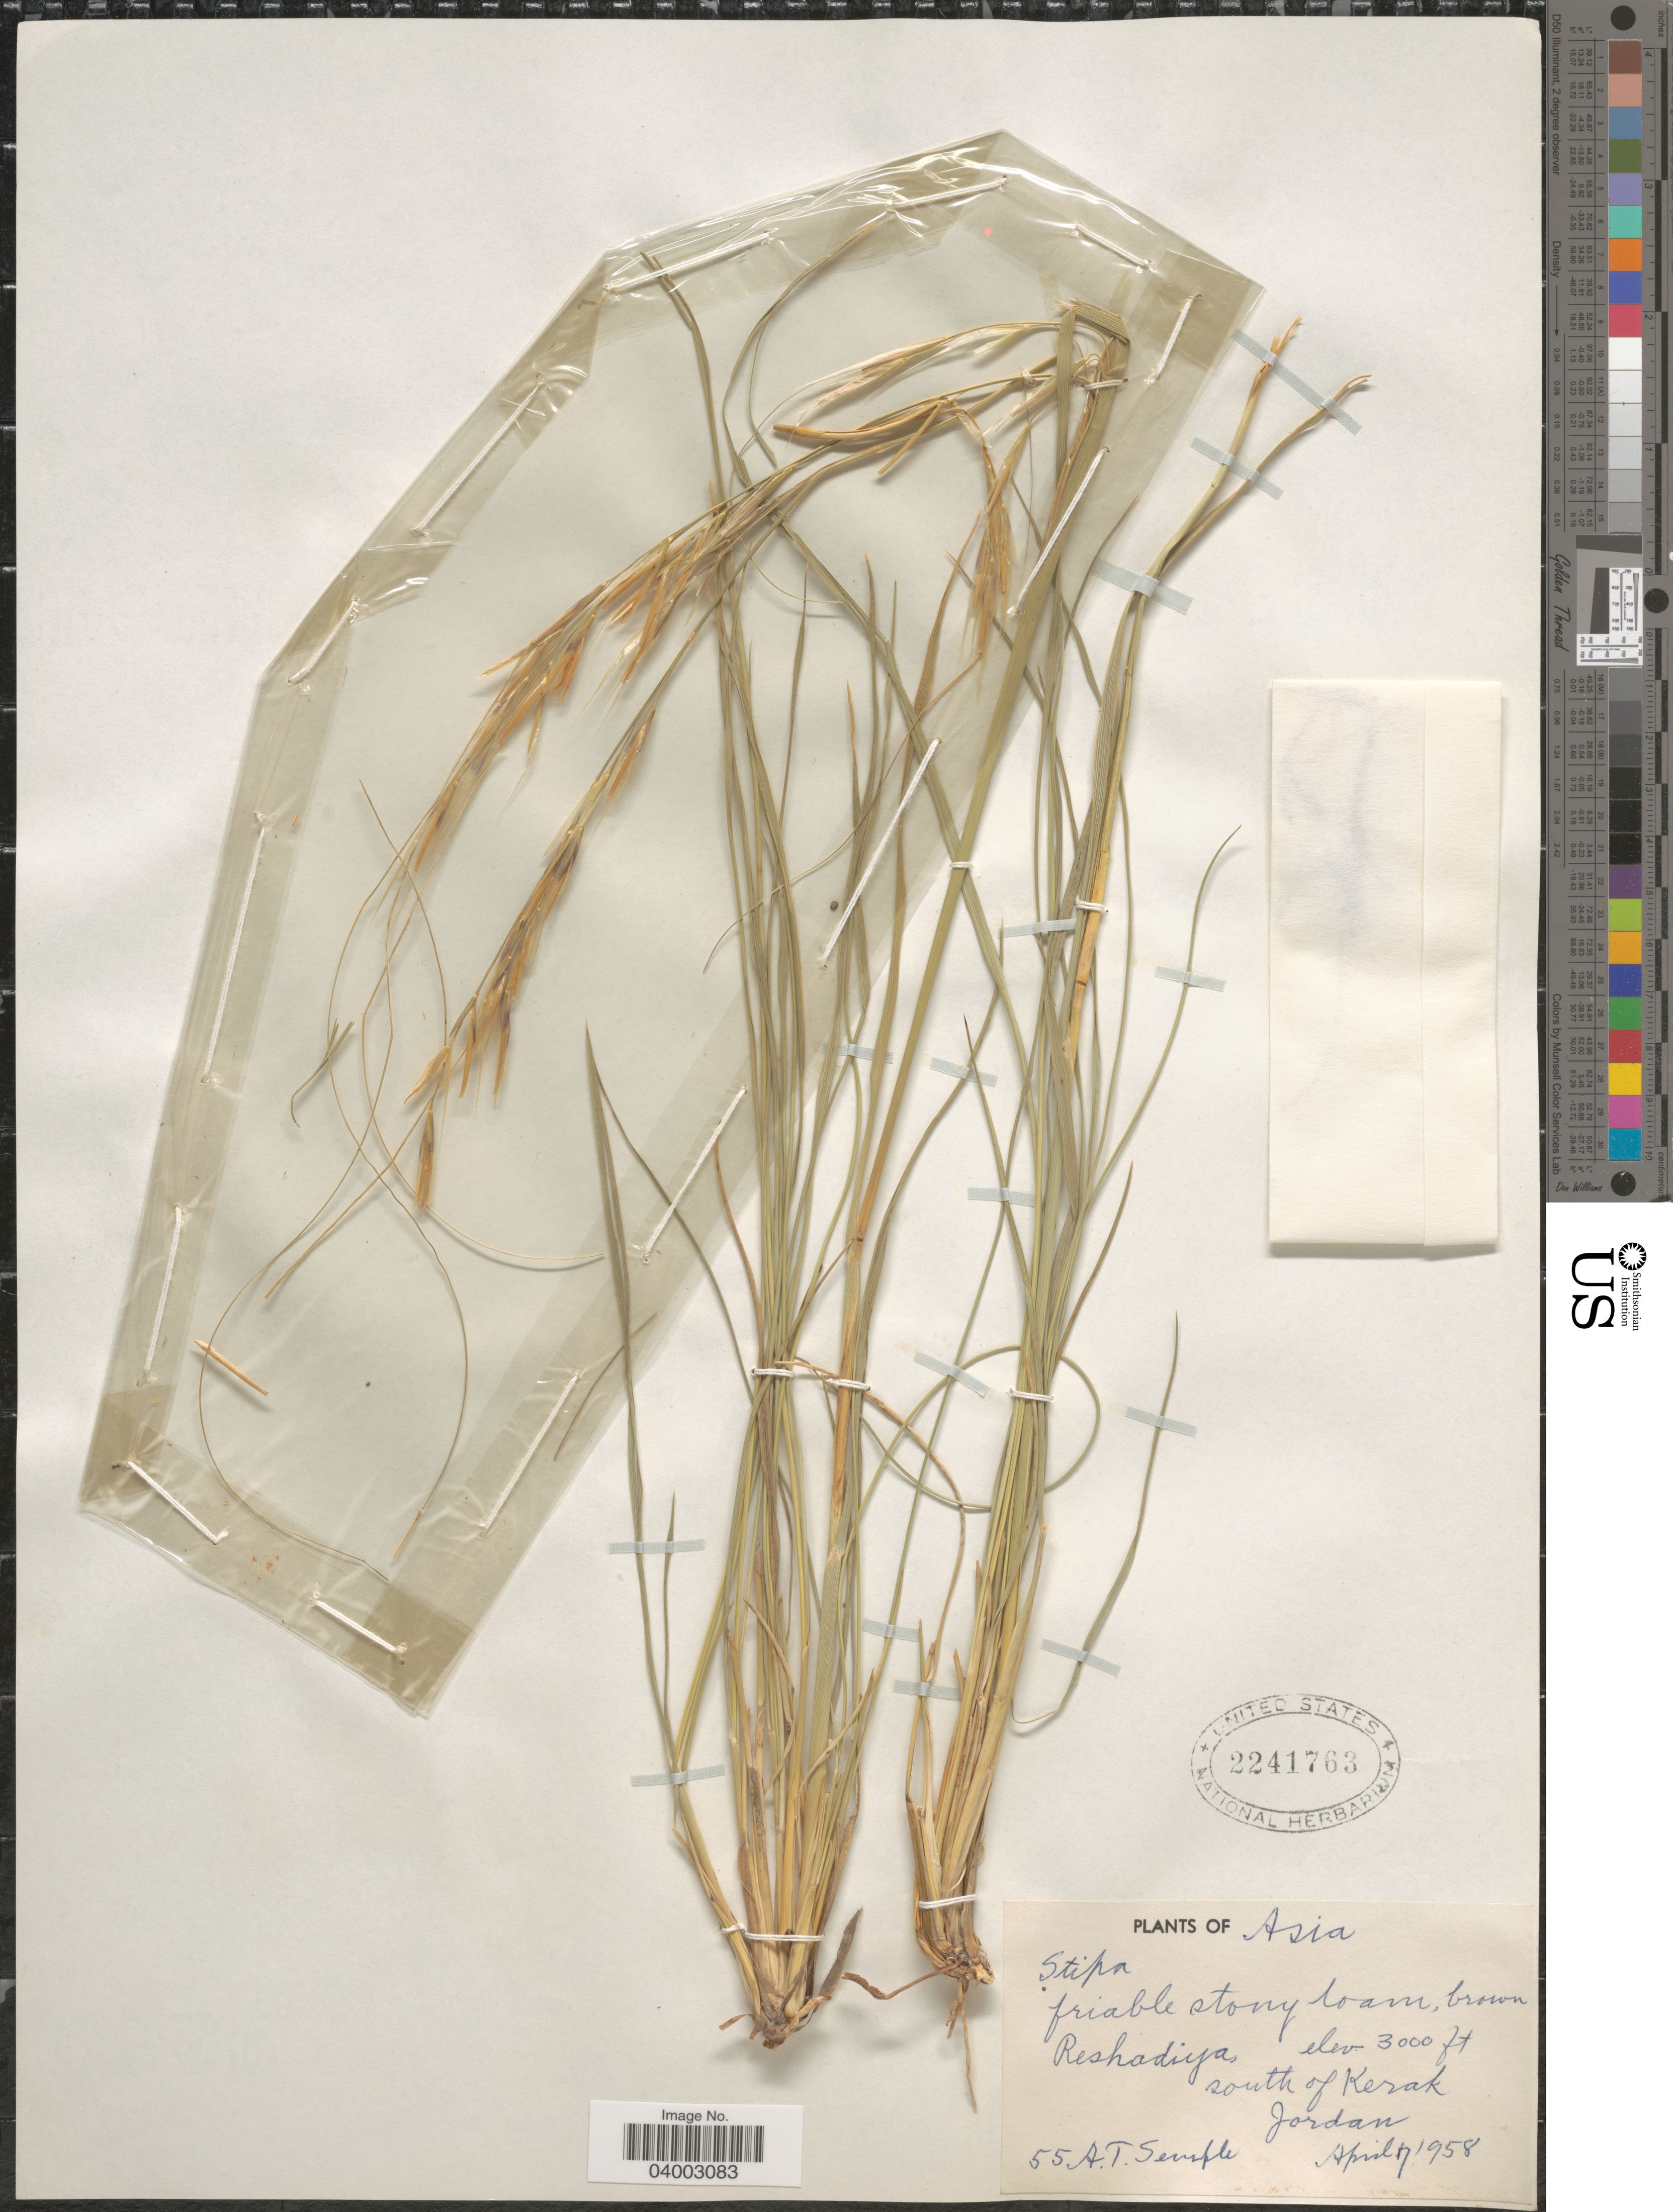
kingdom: Plantae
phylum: Tracheophyta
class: Liliopsida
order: Poales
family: Poaceae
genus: Stipa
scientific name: Stipa sp.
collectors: A. Semple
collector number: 55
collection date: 1958-04-07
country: Jordan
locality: Friable stony loam, brown. Reshadiya, south of Kerak.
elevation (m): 914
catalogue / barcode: US 2241763